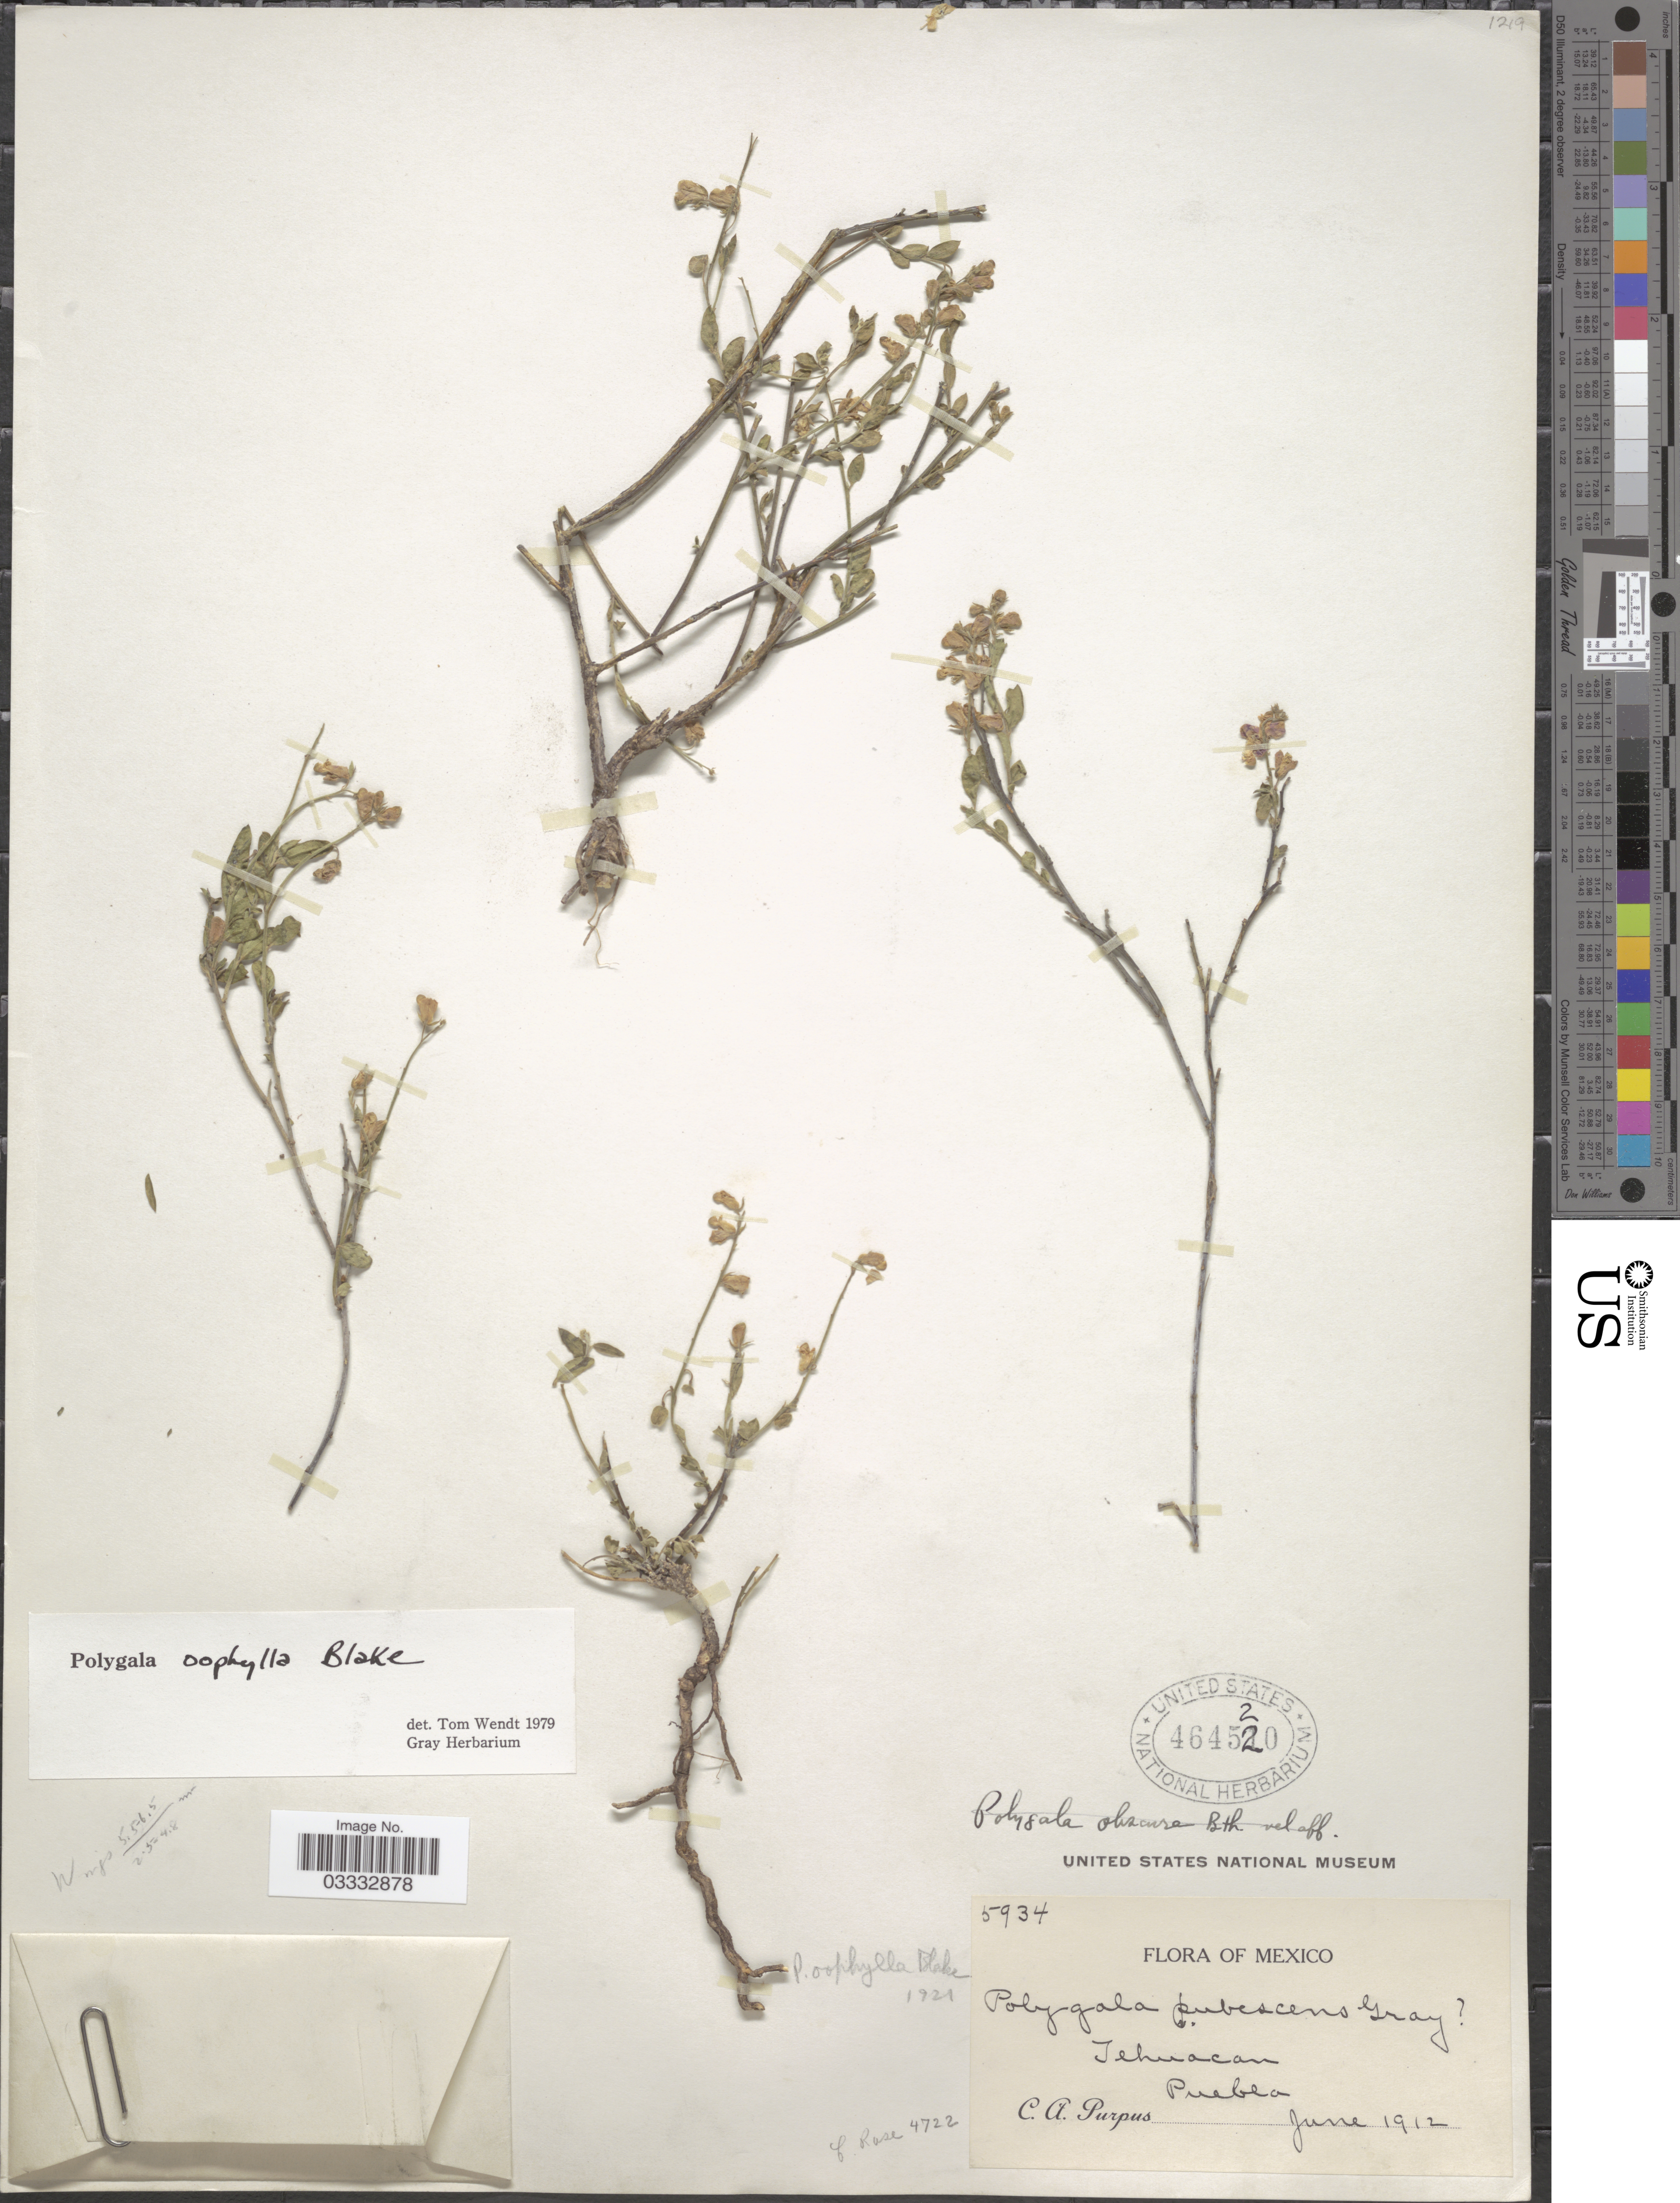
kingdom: Plantae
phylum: Tracheophyta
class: Magnoliopsida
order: Fabales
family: Polygalaceae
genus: Polygala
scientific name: Polygala oophylla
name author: S.F. Blake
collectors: C. A. Purpus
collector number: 5934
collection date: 1912-06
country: Mexico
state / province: Puebla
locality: Tehuacan.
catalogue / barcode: US 464520